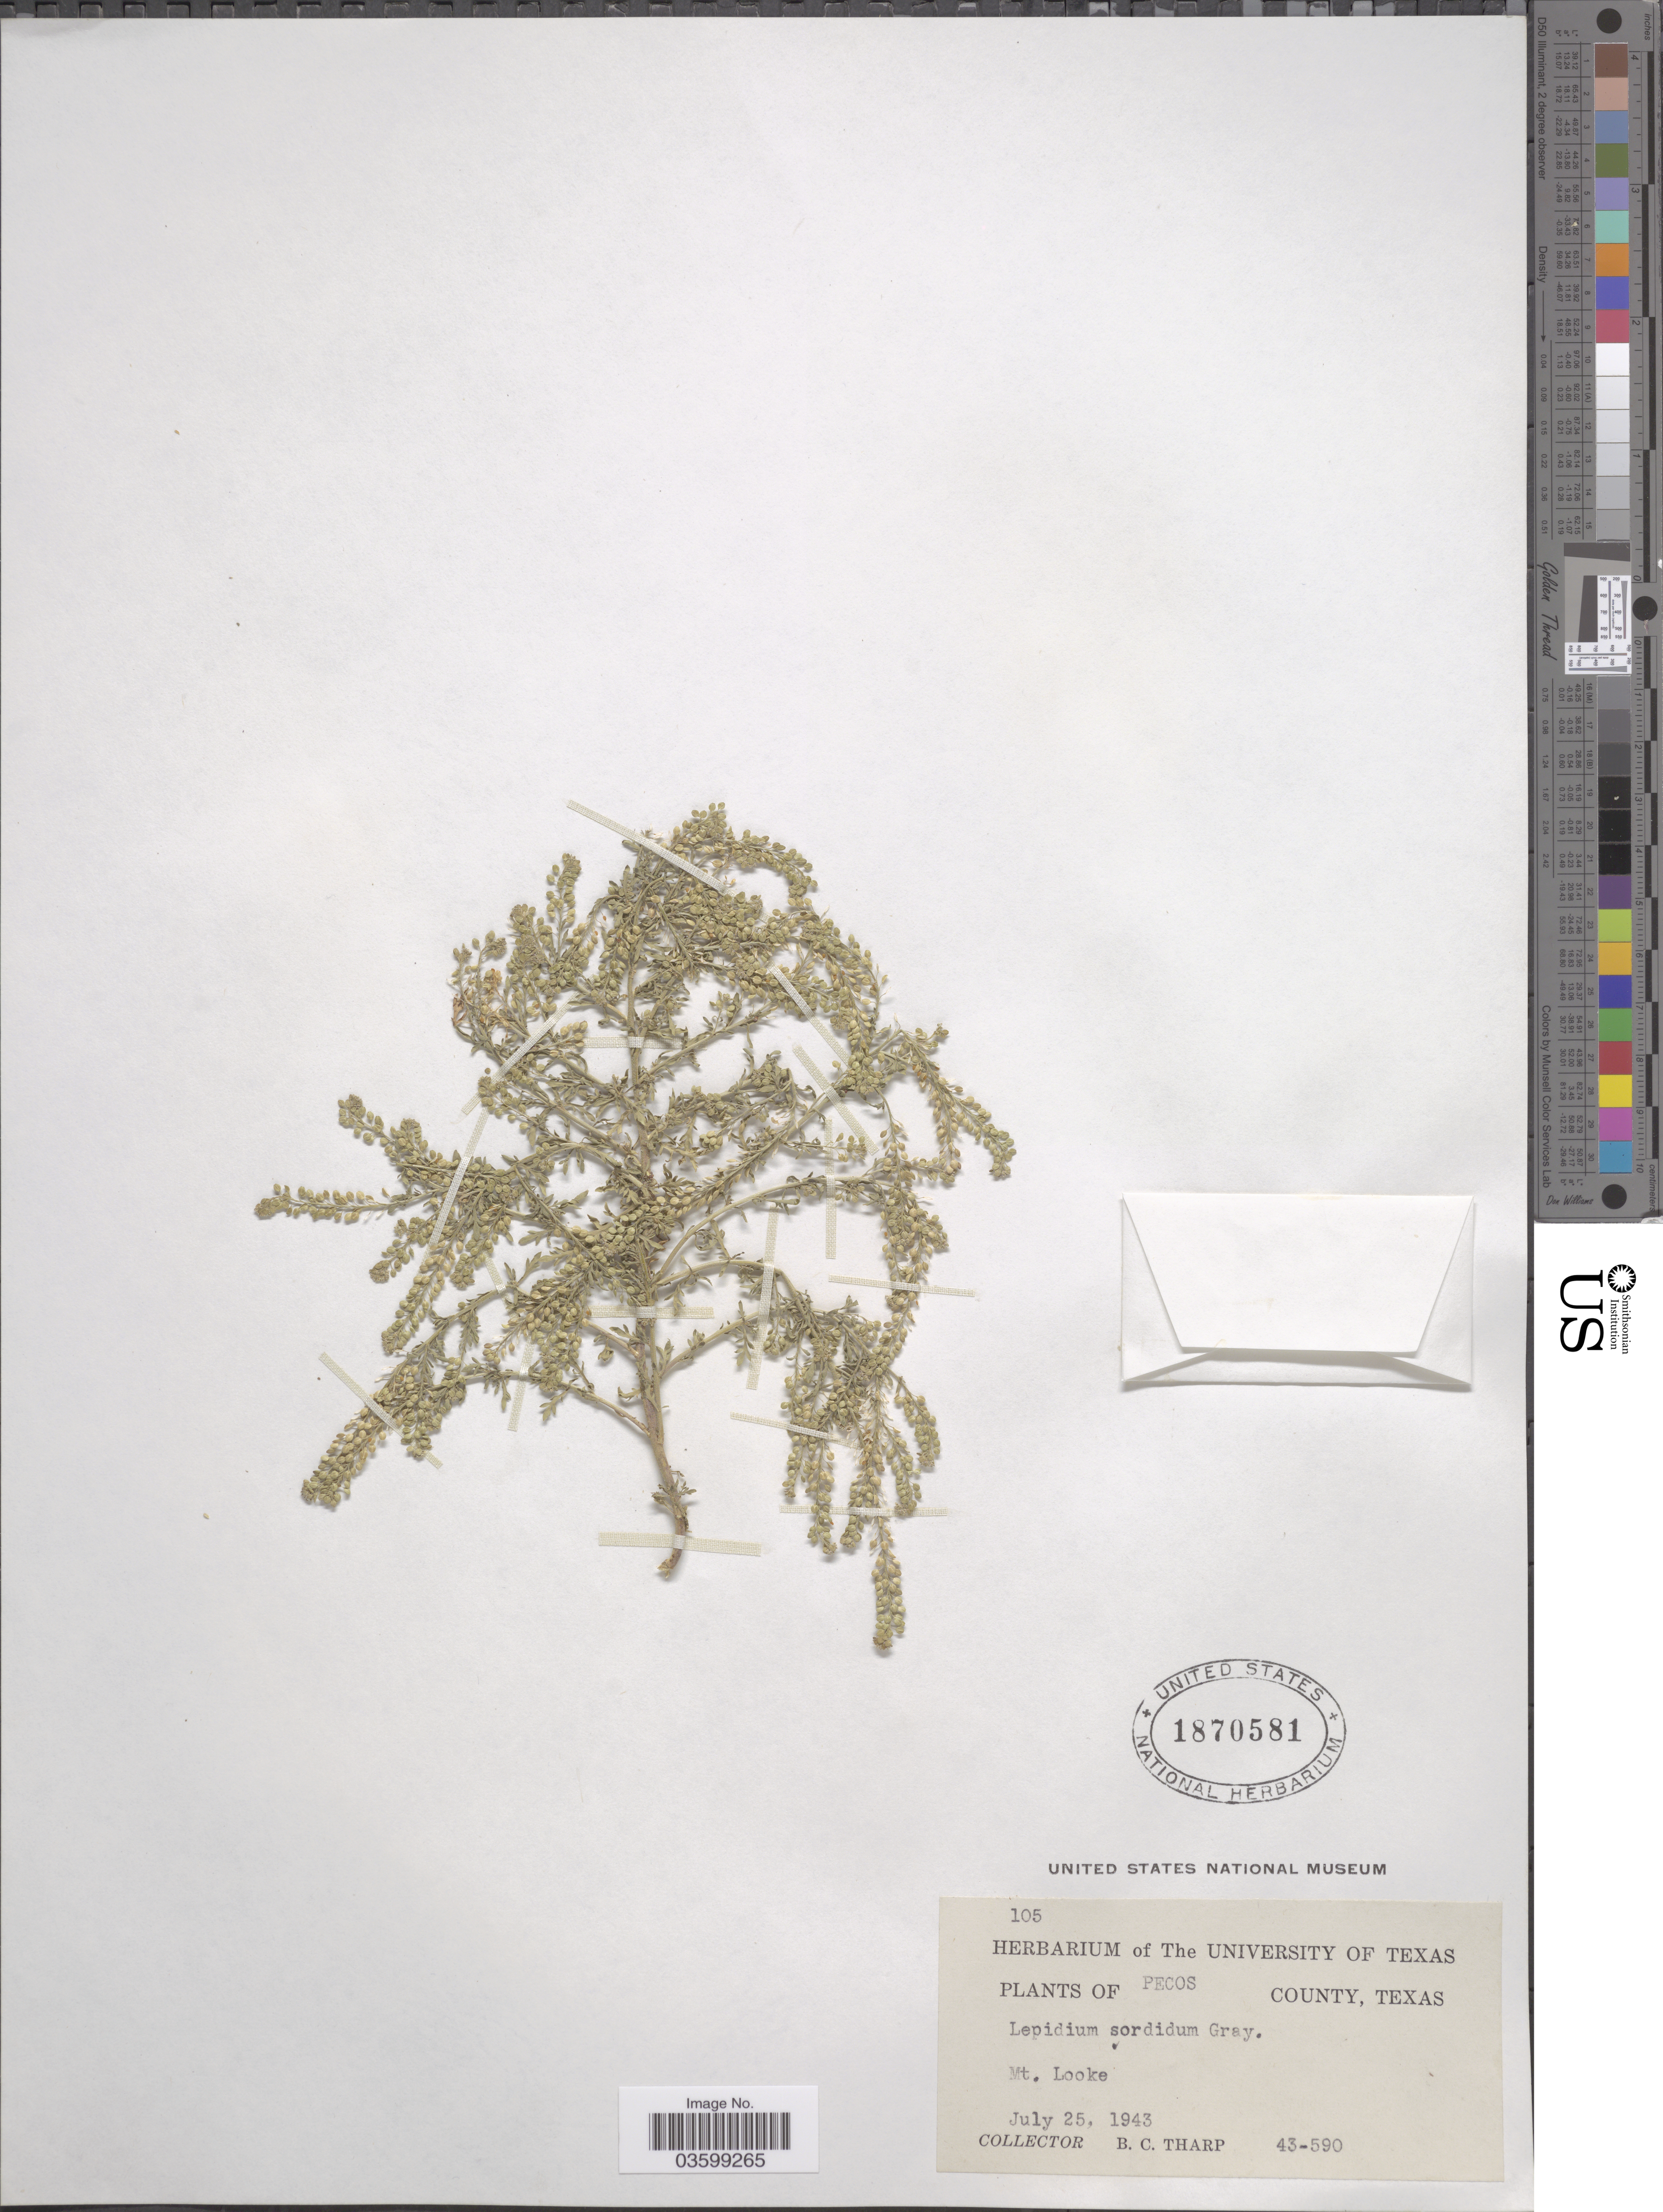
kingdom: Plantae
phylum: Tracheophyta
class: Magnoliopsida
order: Brassicales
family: Brassicaceae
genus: Lepidium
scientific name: Lepidium sordidum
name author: A. Gray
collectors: B. C. Tharp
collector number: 43-590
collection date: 1943-07-25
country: United States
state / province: Texas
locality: Pecos County. Mt. Looke.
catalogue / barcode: US 1870581